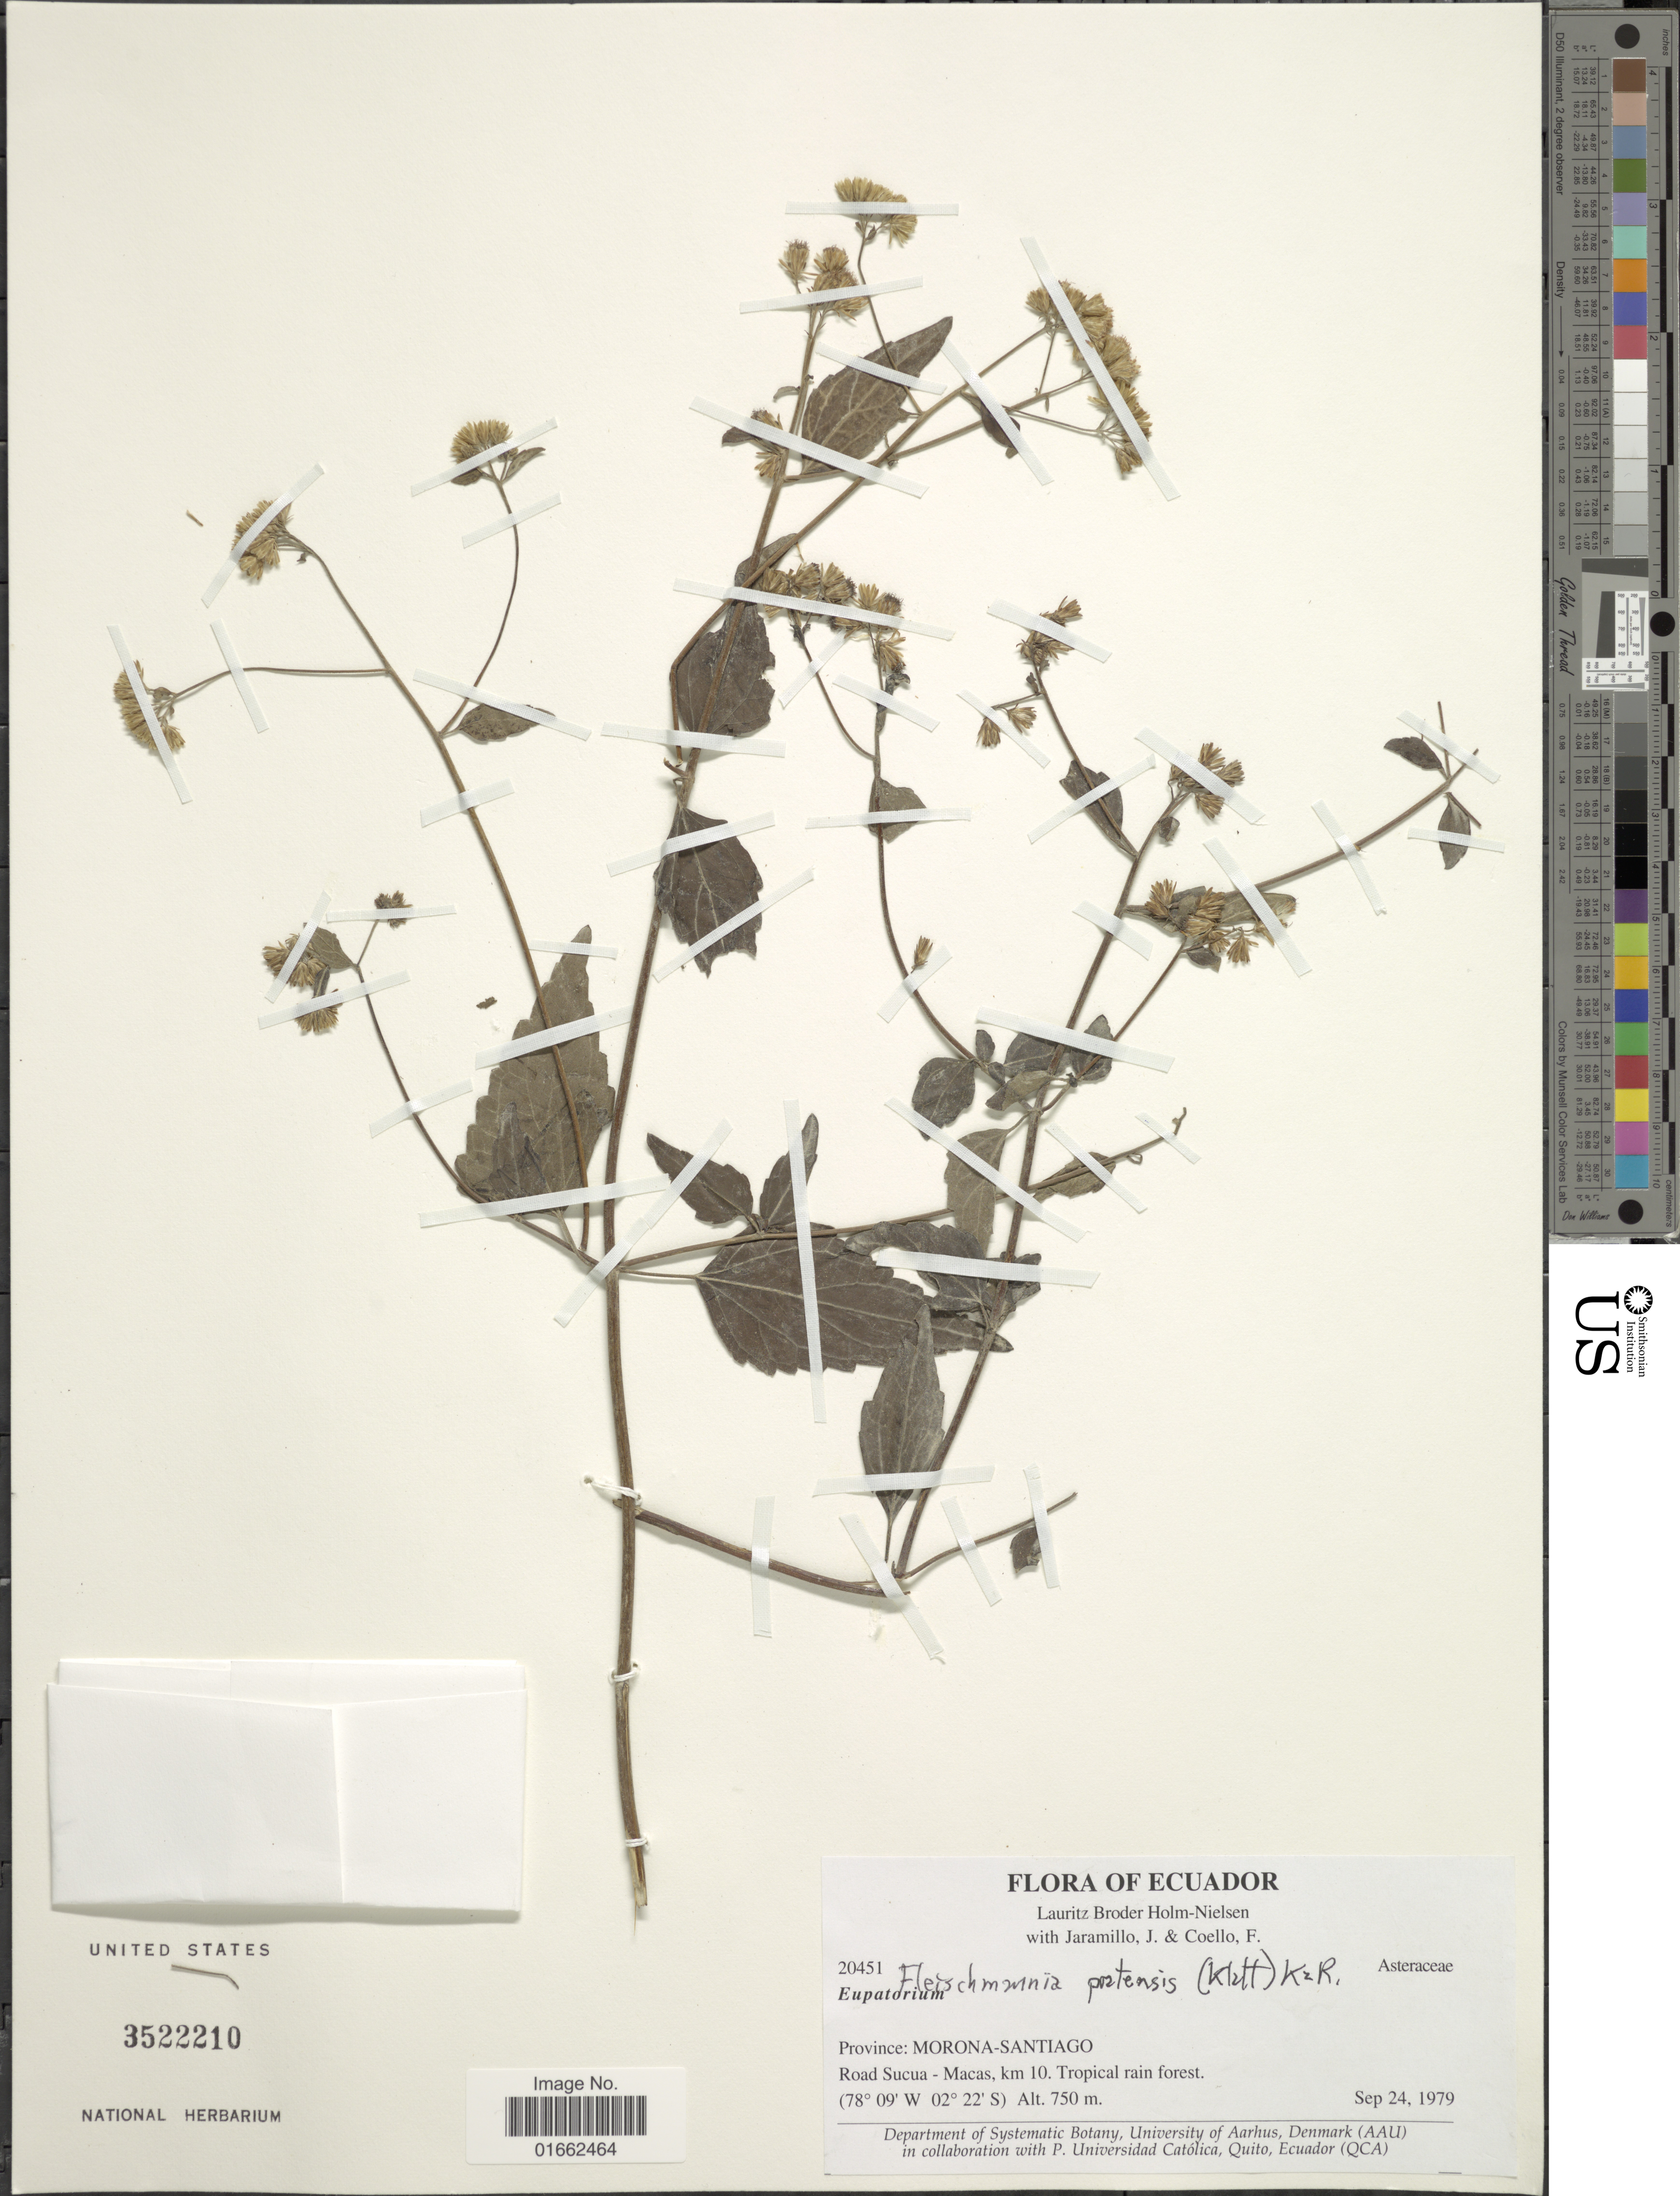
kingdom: Plantae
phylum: Tracheophyta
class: Magnoliopsida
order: Asterales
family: Asteraceae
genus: Fleischmannia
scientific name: Fleischmannia pratensis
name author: (Klatt) R.M. King & H. Rob.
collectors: L. B. Holm-Nielsen, J. Jaramillo & F. Coello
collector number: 20451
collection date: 1979-09-24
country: Ecuador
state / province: Morona-Santiago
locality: Province: Morona-Santiago. Road Sucua - Macas, km 10. Tropical rain forest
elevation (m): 750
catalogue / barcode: US 3522210